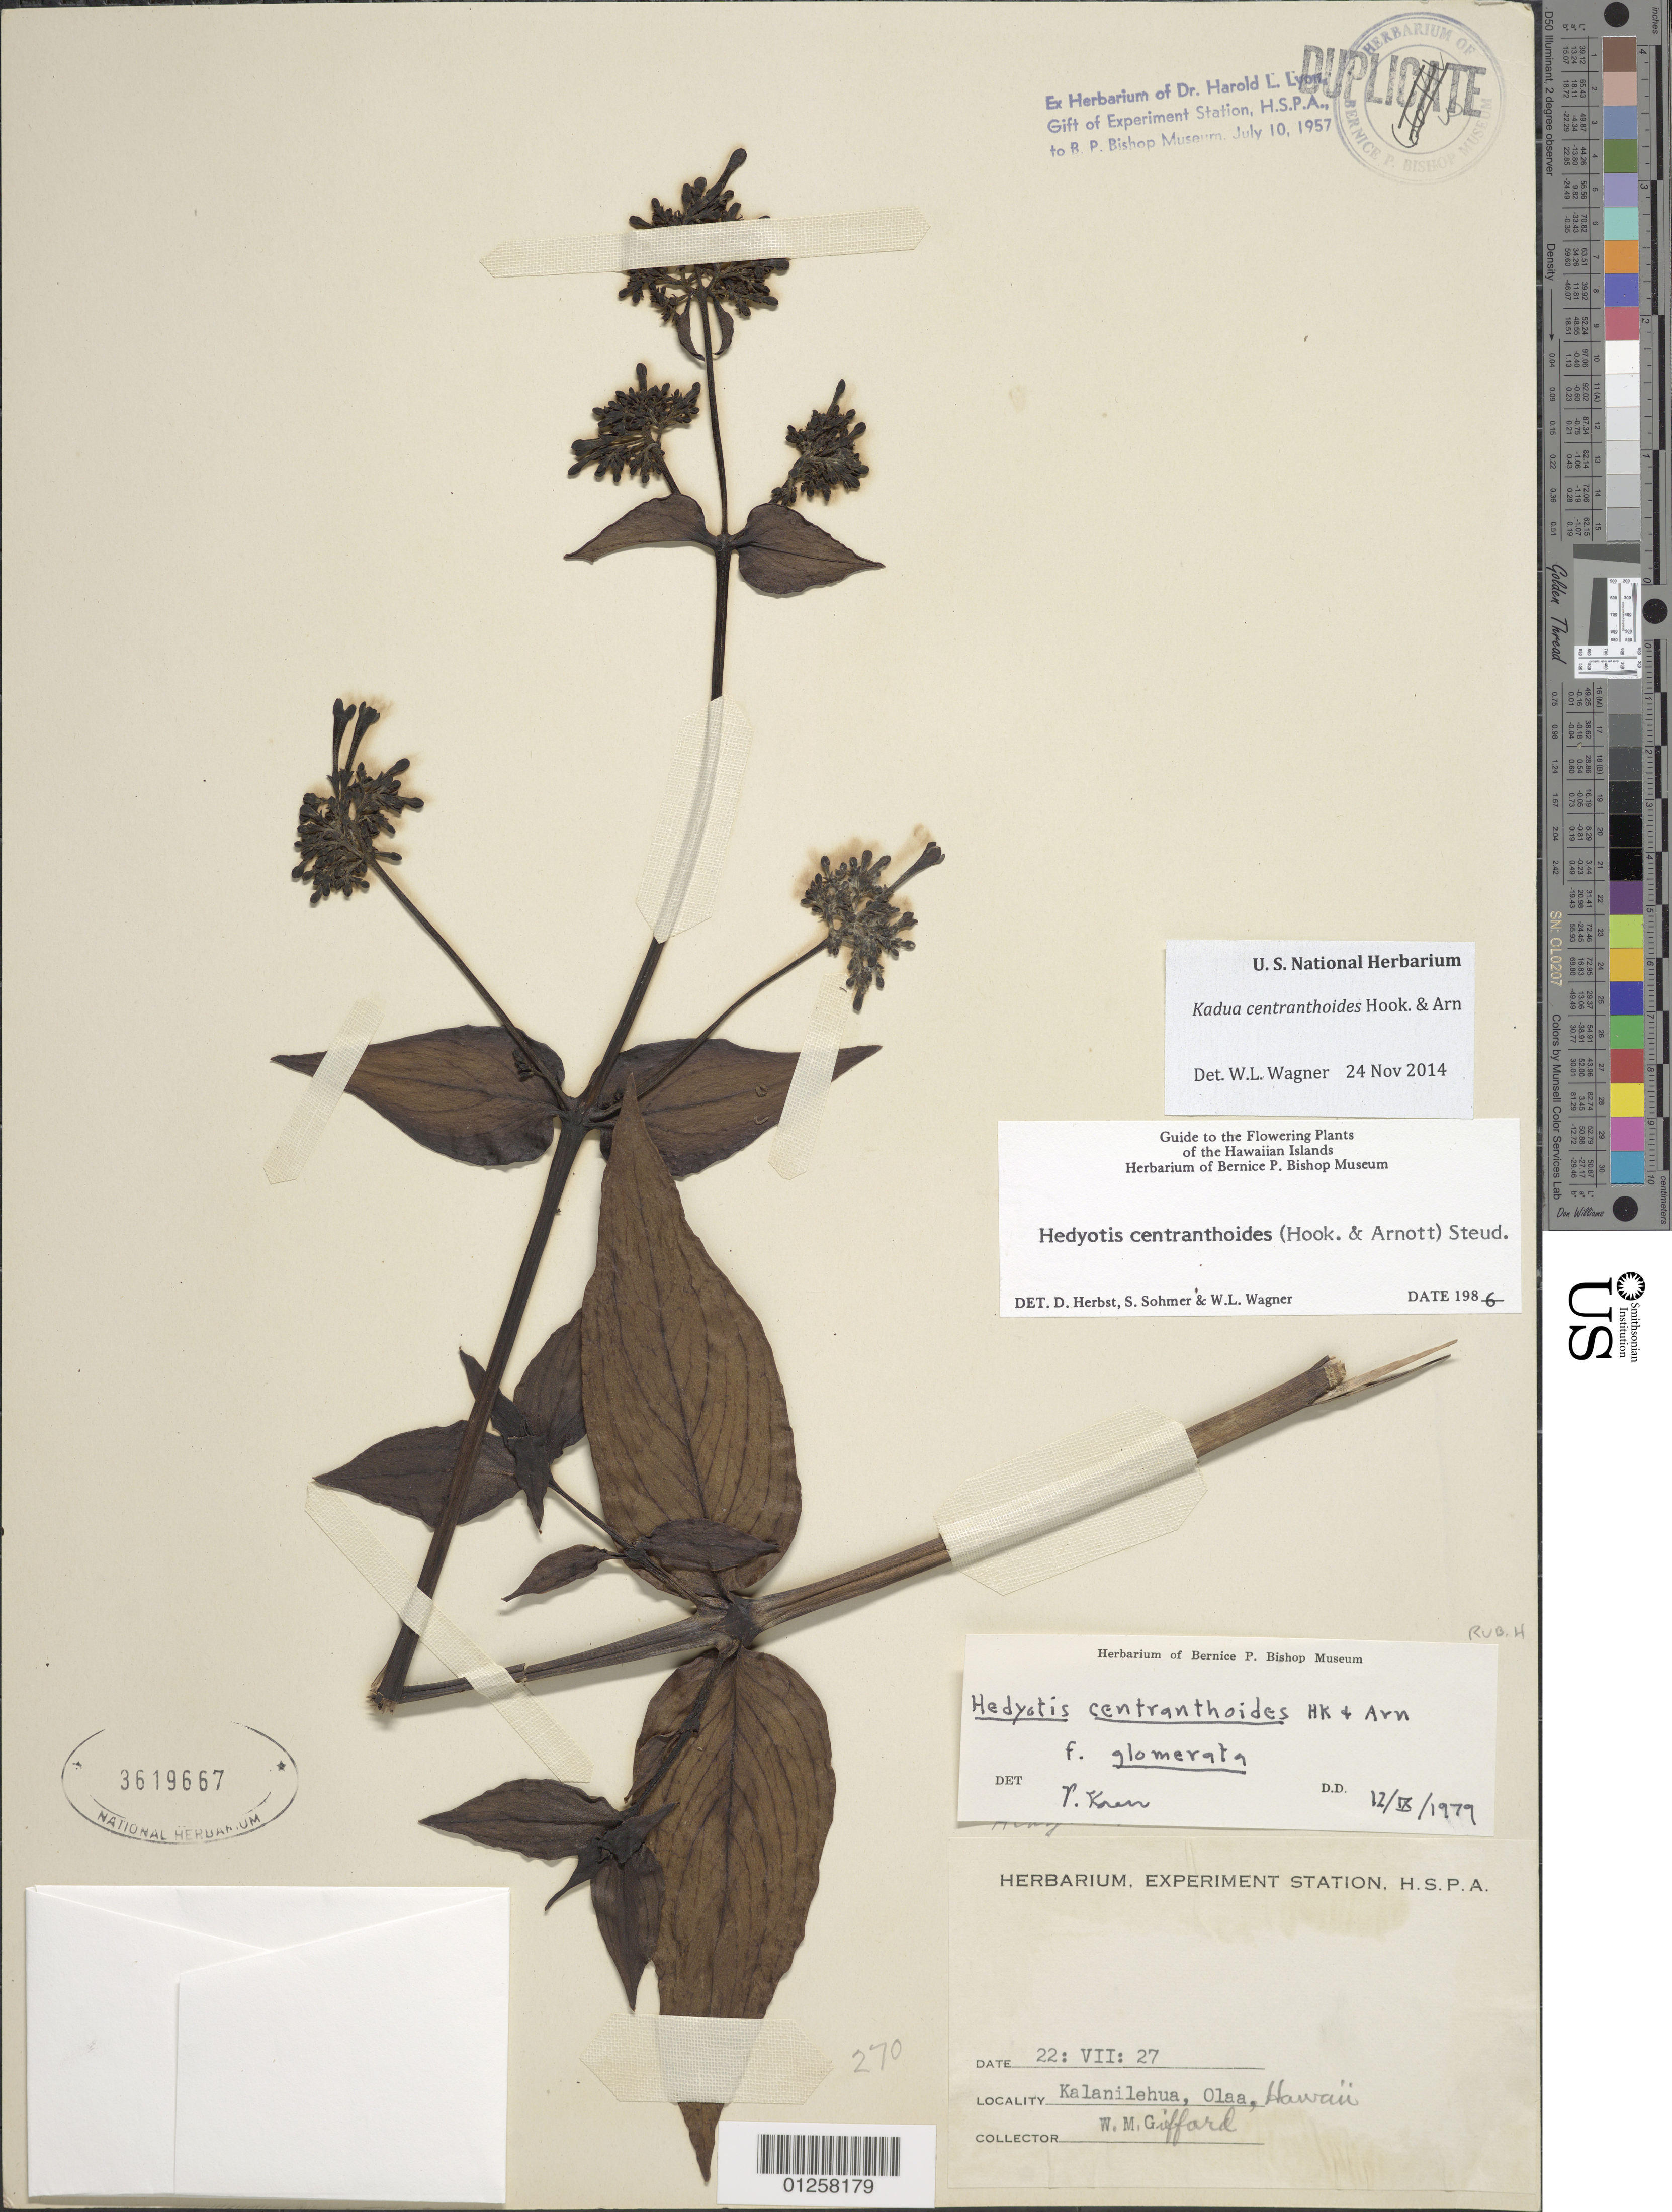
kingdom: Plantae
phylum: Tracheophyta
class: Magnoliopsida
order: Gentianales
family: Rubiaceae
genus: Kadua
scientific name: Kadua centranthoides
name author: Hook. & Arn.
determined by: Wagner, W. L., (BOT), Smithsonian Institution - National Museum of Natural History (UNITED STATES)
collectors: W. Giffard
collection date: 1927-09-22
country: United States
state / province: Hawaii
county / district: Hawaii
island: Hawaii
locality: Kalanilehua-Olaa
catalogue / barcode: US 3619667